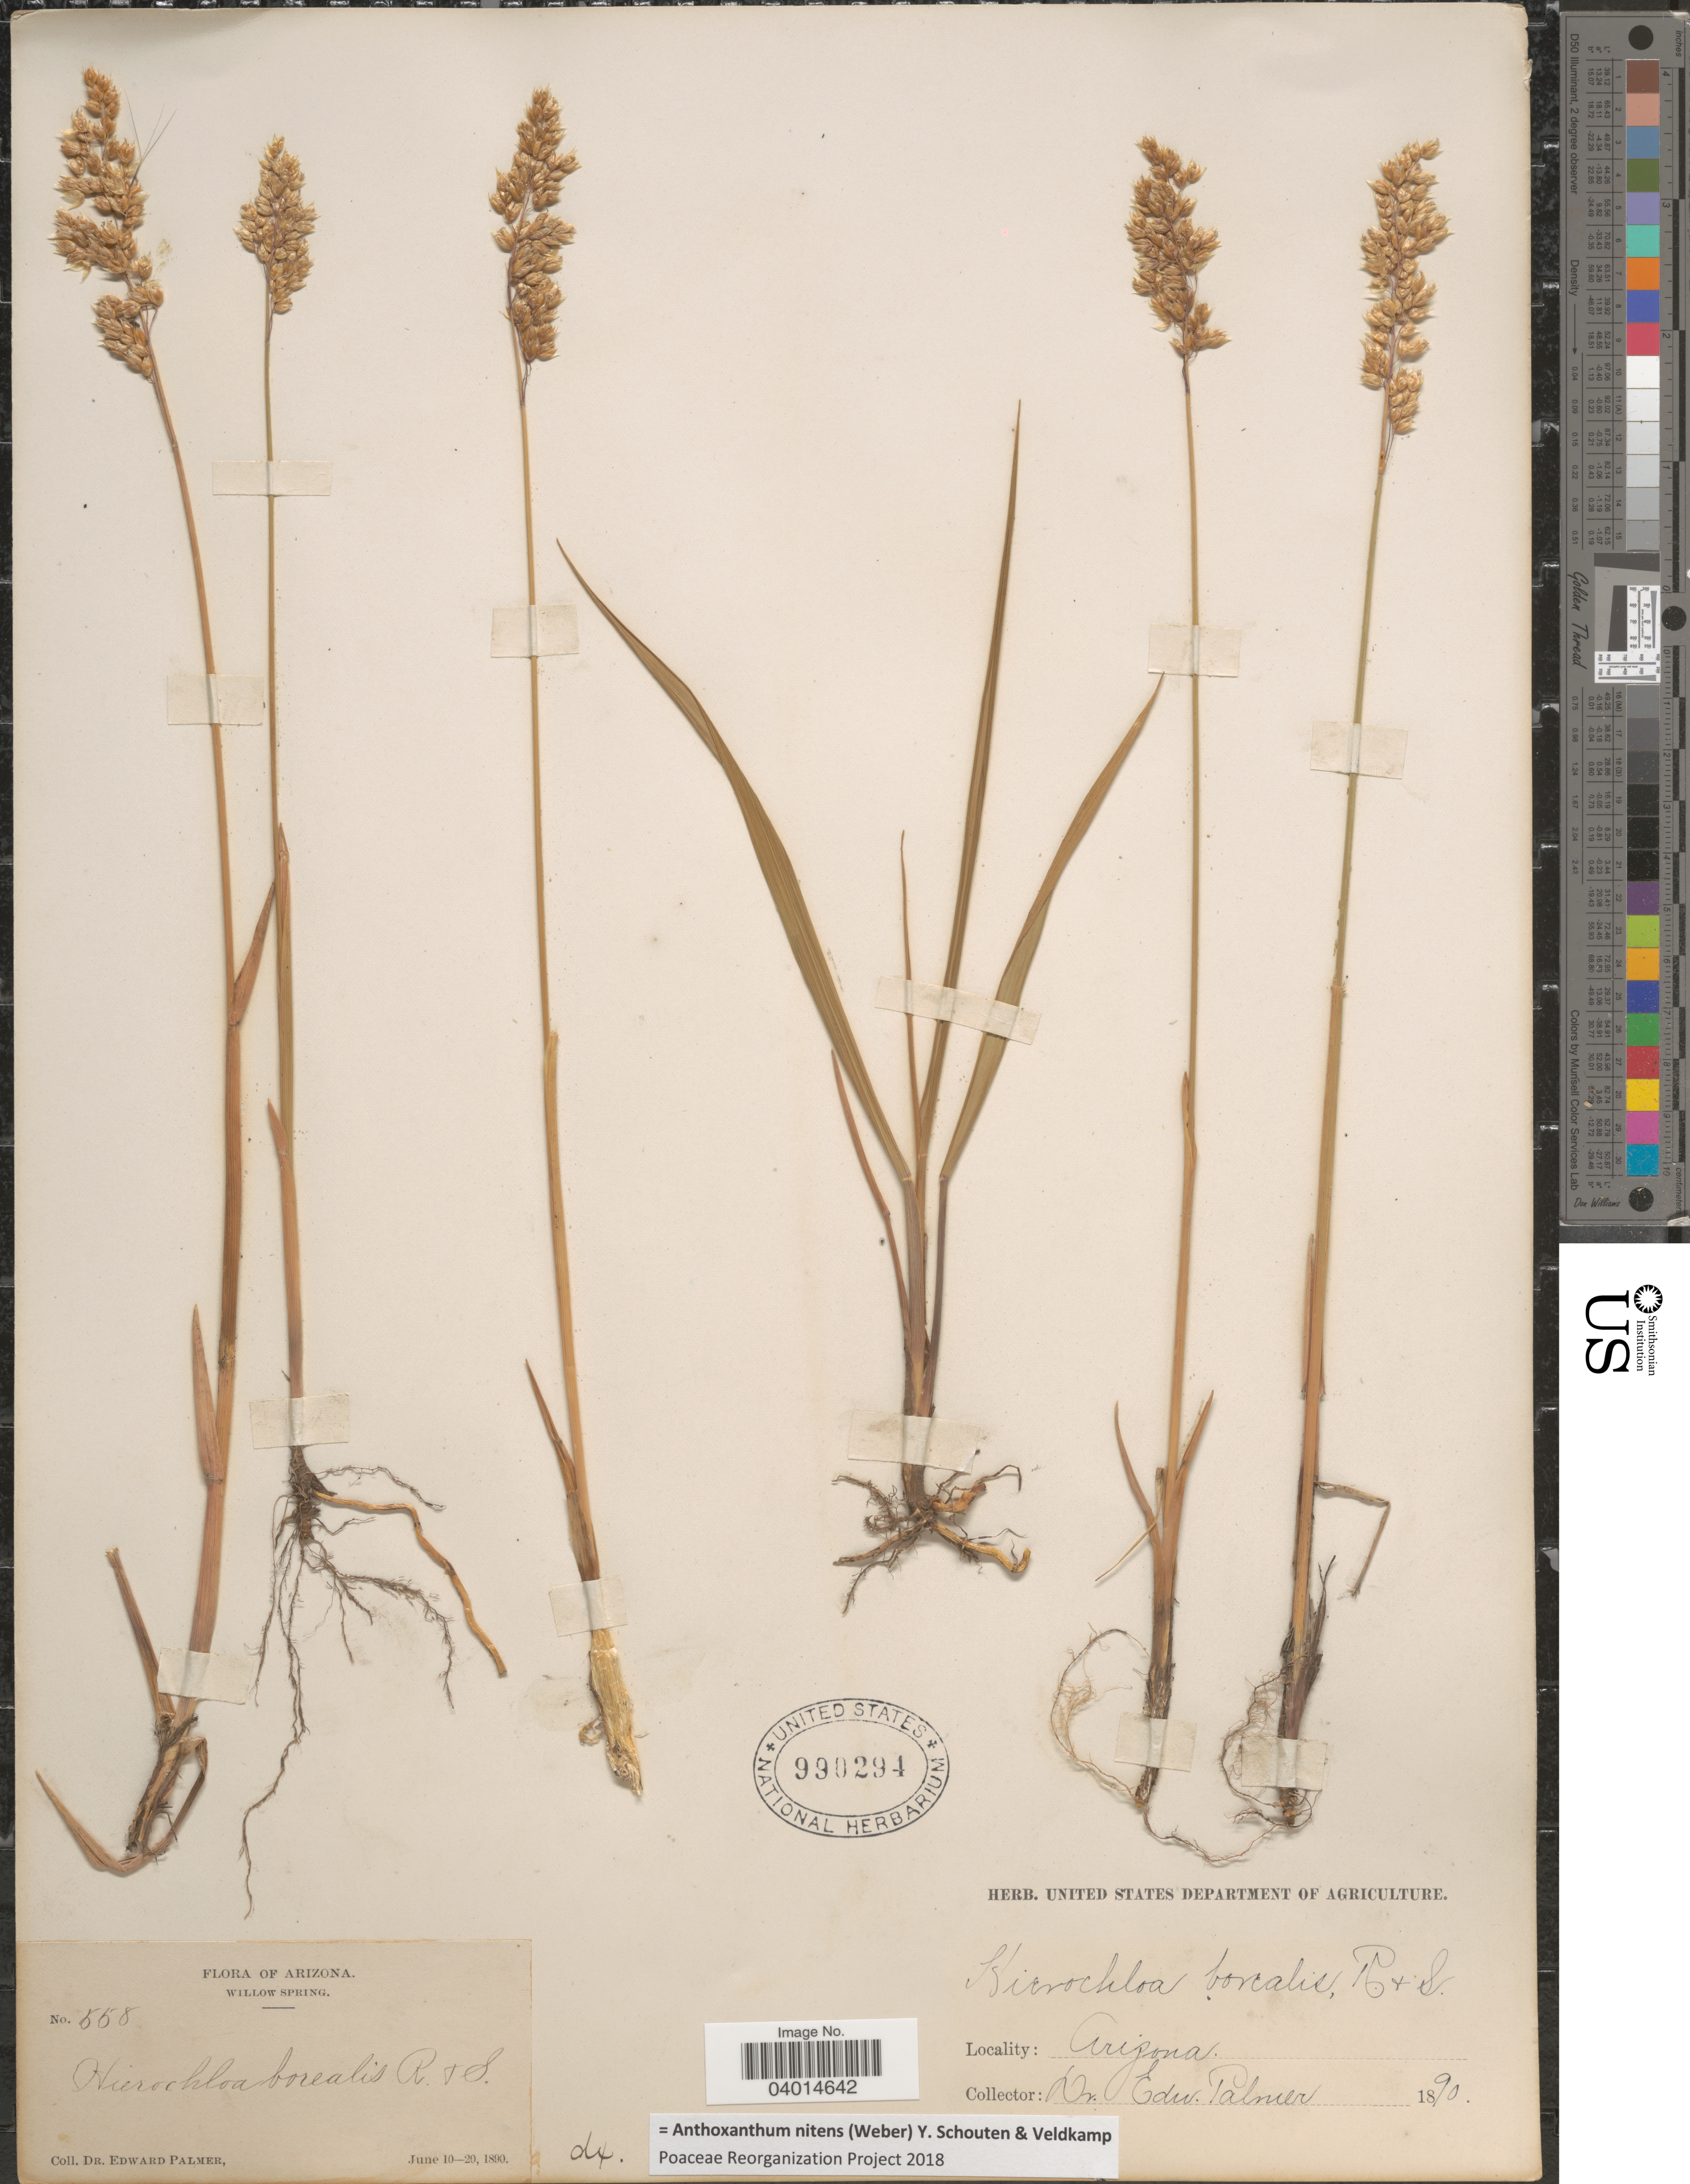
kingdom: Plantae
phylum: Tracheophyta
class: Liliopsida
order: Poales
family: Poaceae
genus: Anthoxanthum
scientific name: Anthoxanthum nitens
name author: (G.H. Weber) R.T.A. Schouten & Veldkamp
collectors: E. Palmer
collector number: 558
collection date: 1890-06-10/1890-06-20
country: United States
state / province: Arizona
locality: Willow Spring.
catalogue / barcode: US 990294